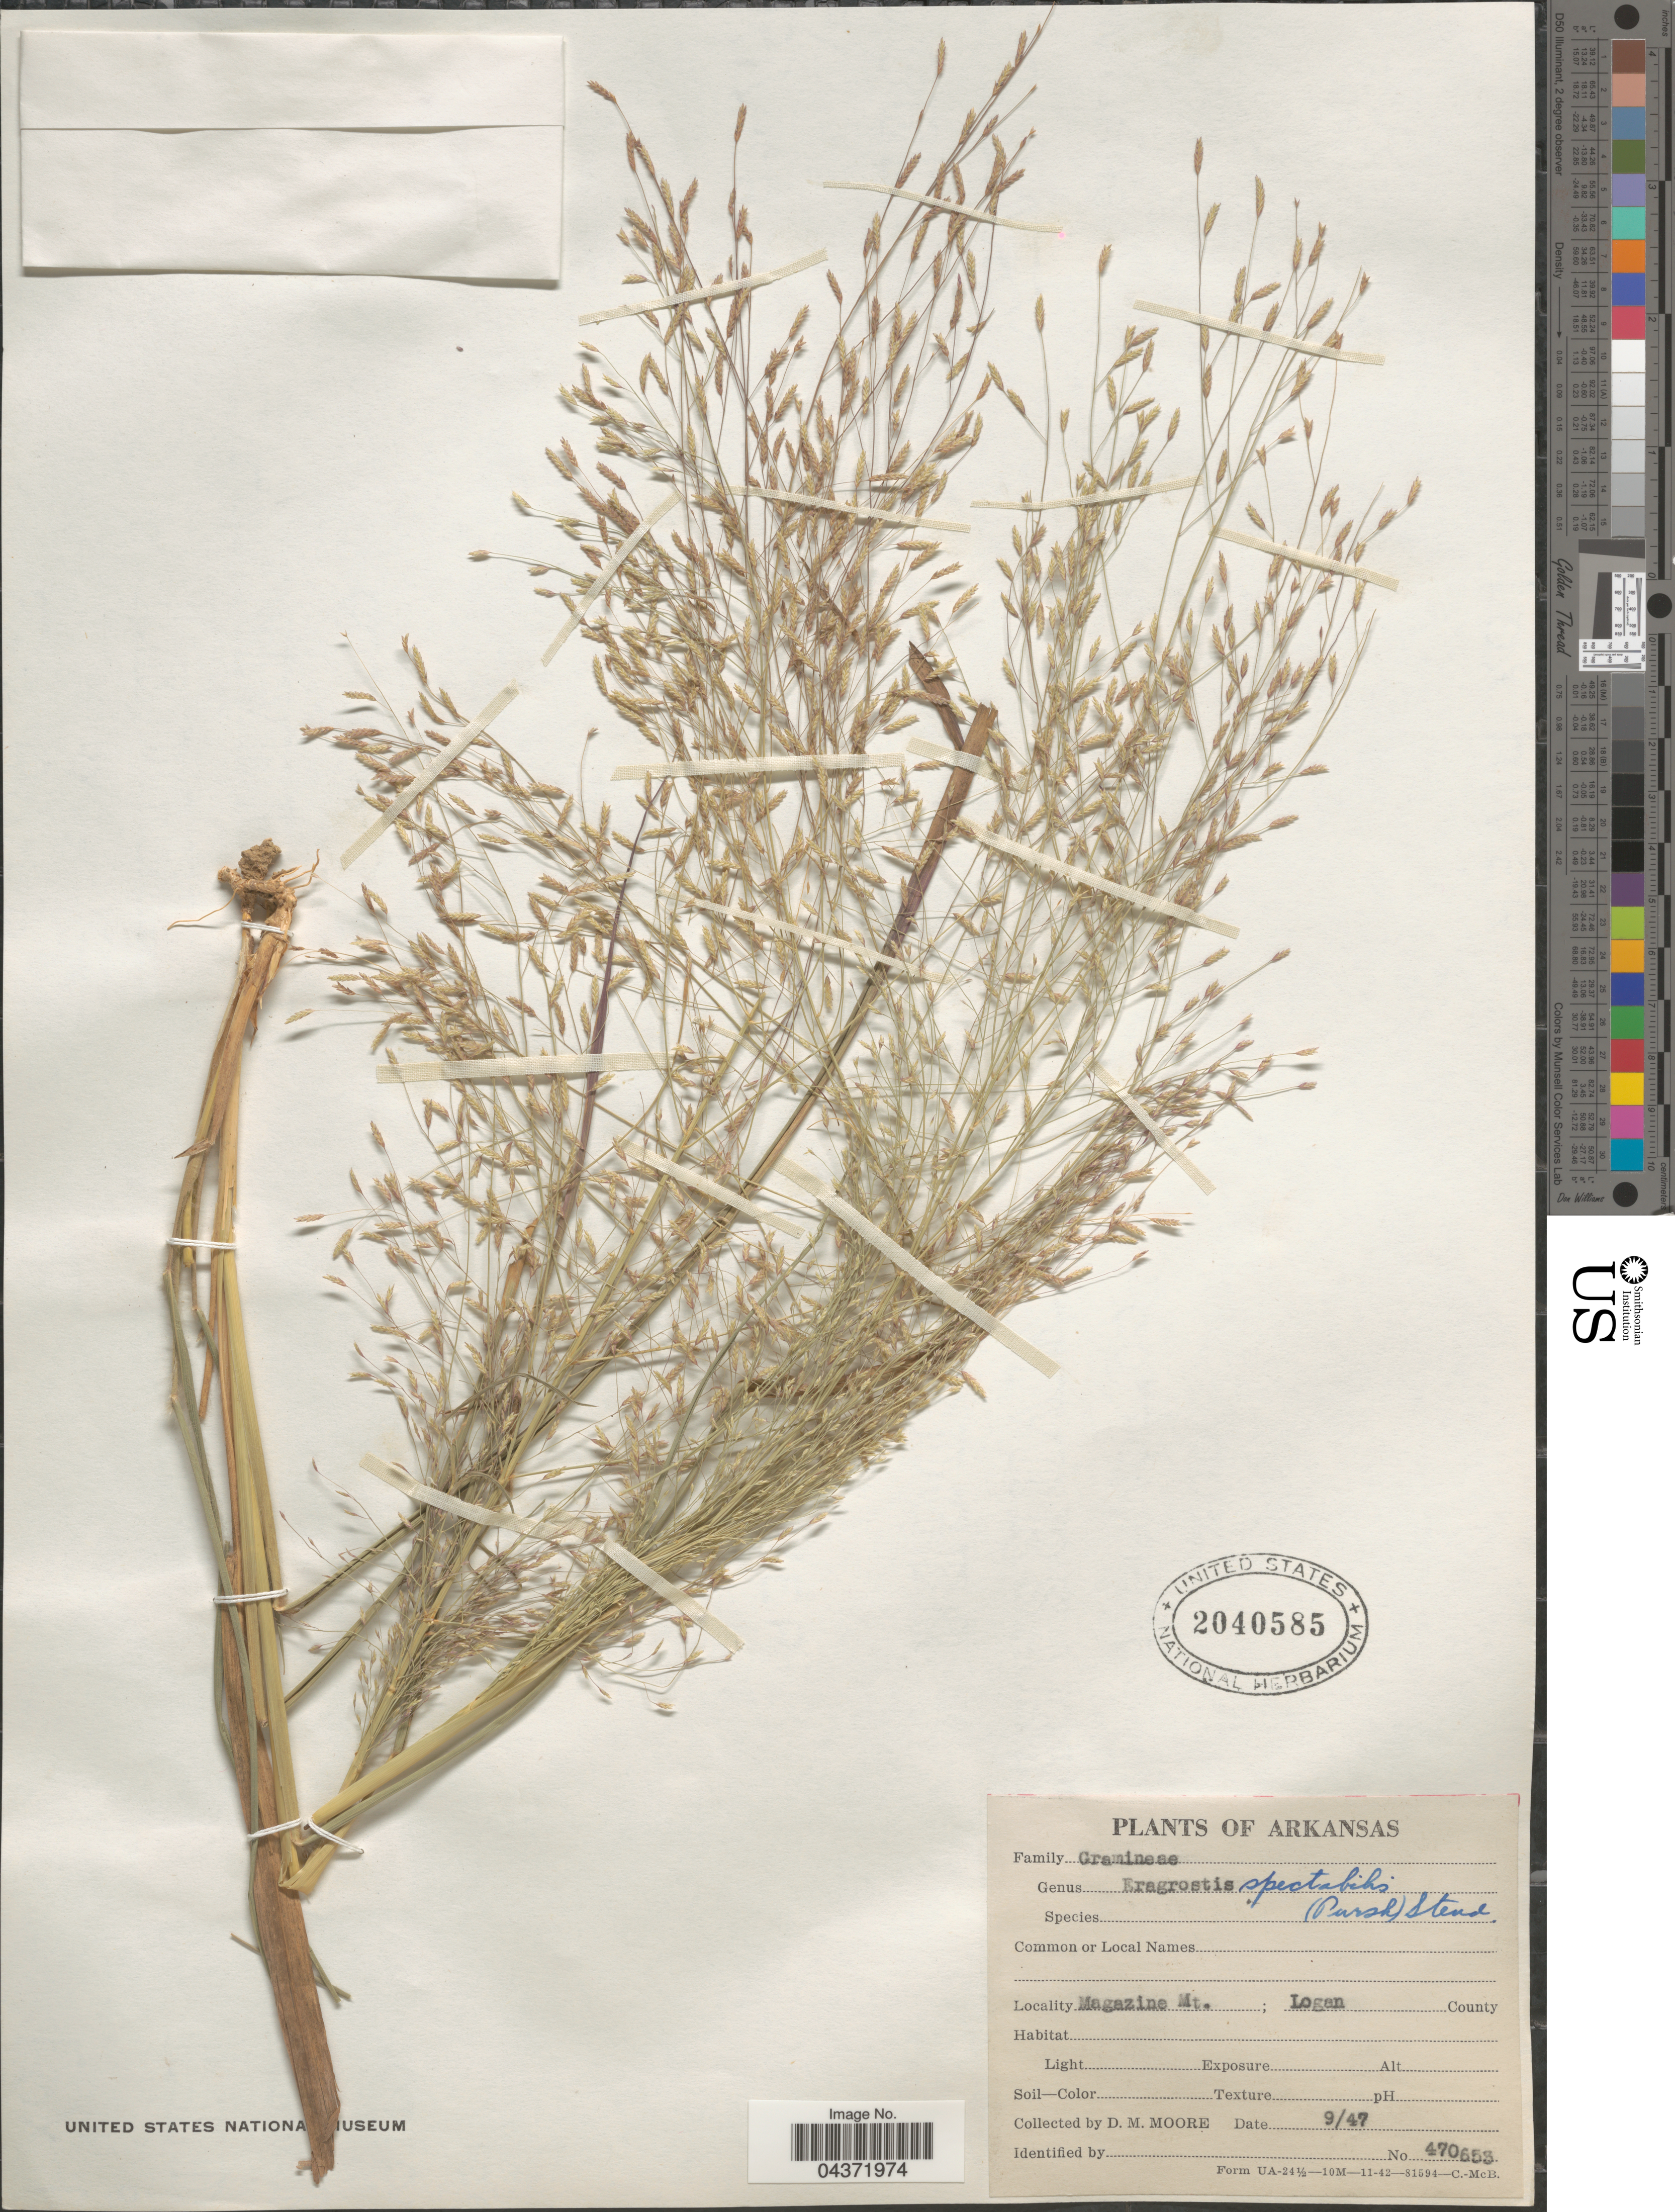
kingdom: Plantae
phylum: Tracheophyta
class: Liliopsida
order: Poales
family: Poaceae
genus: Eragrostis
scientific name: Eragrostis spectabilis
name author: (Pursh) Steud.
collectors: D. Moore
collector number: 470653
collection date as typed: Transcribed d/m/y: /9/47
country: United States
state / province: Arkansas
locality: Magazine Mt.; Logan County.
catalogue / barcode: US 2040585